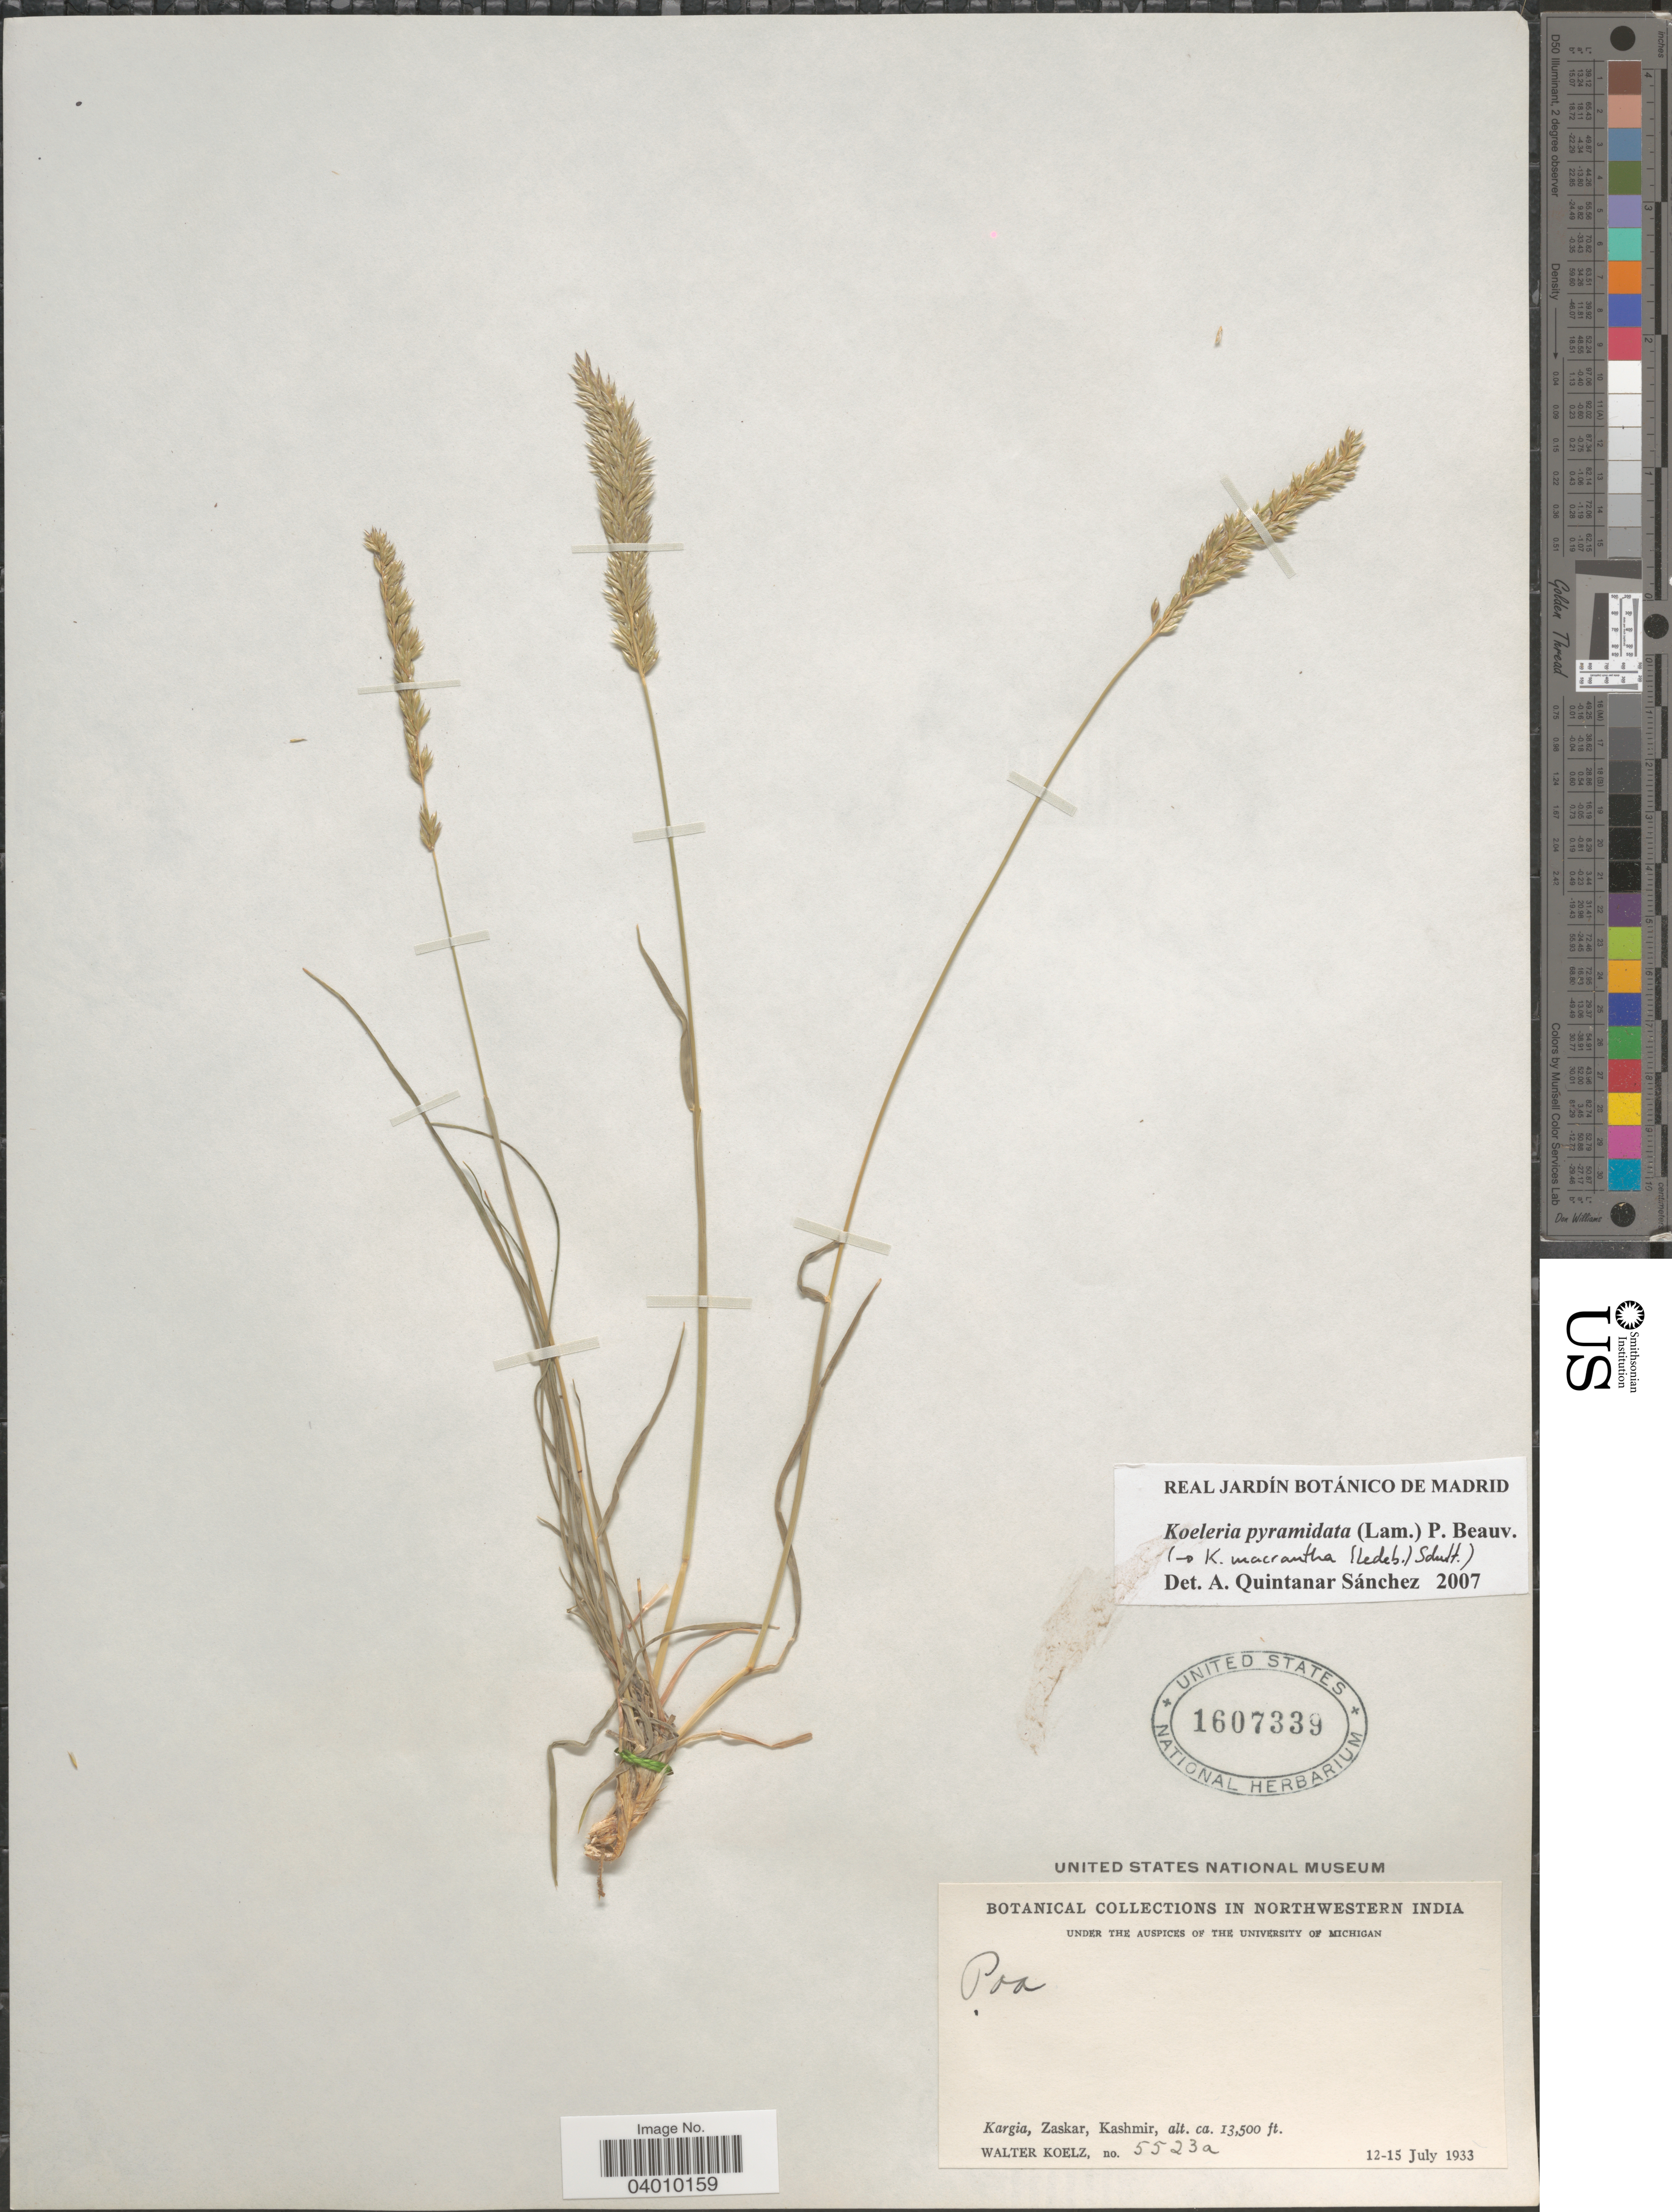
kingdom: Plantae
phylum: Tracheophyta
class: Liliopsida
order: Poales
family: Poaceae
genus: Koeleria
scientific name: Koeleria pyramidata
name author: (Lam.) P. Beauv.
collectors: W. N. Koelz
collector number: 5523a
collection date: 1933-07-12/1933-07-15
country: India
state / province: Jammu and Kashmir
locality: Northwestern India. Kargia, Zaskar, Kashmir.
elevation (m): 4115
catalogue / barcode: US 1607339